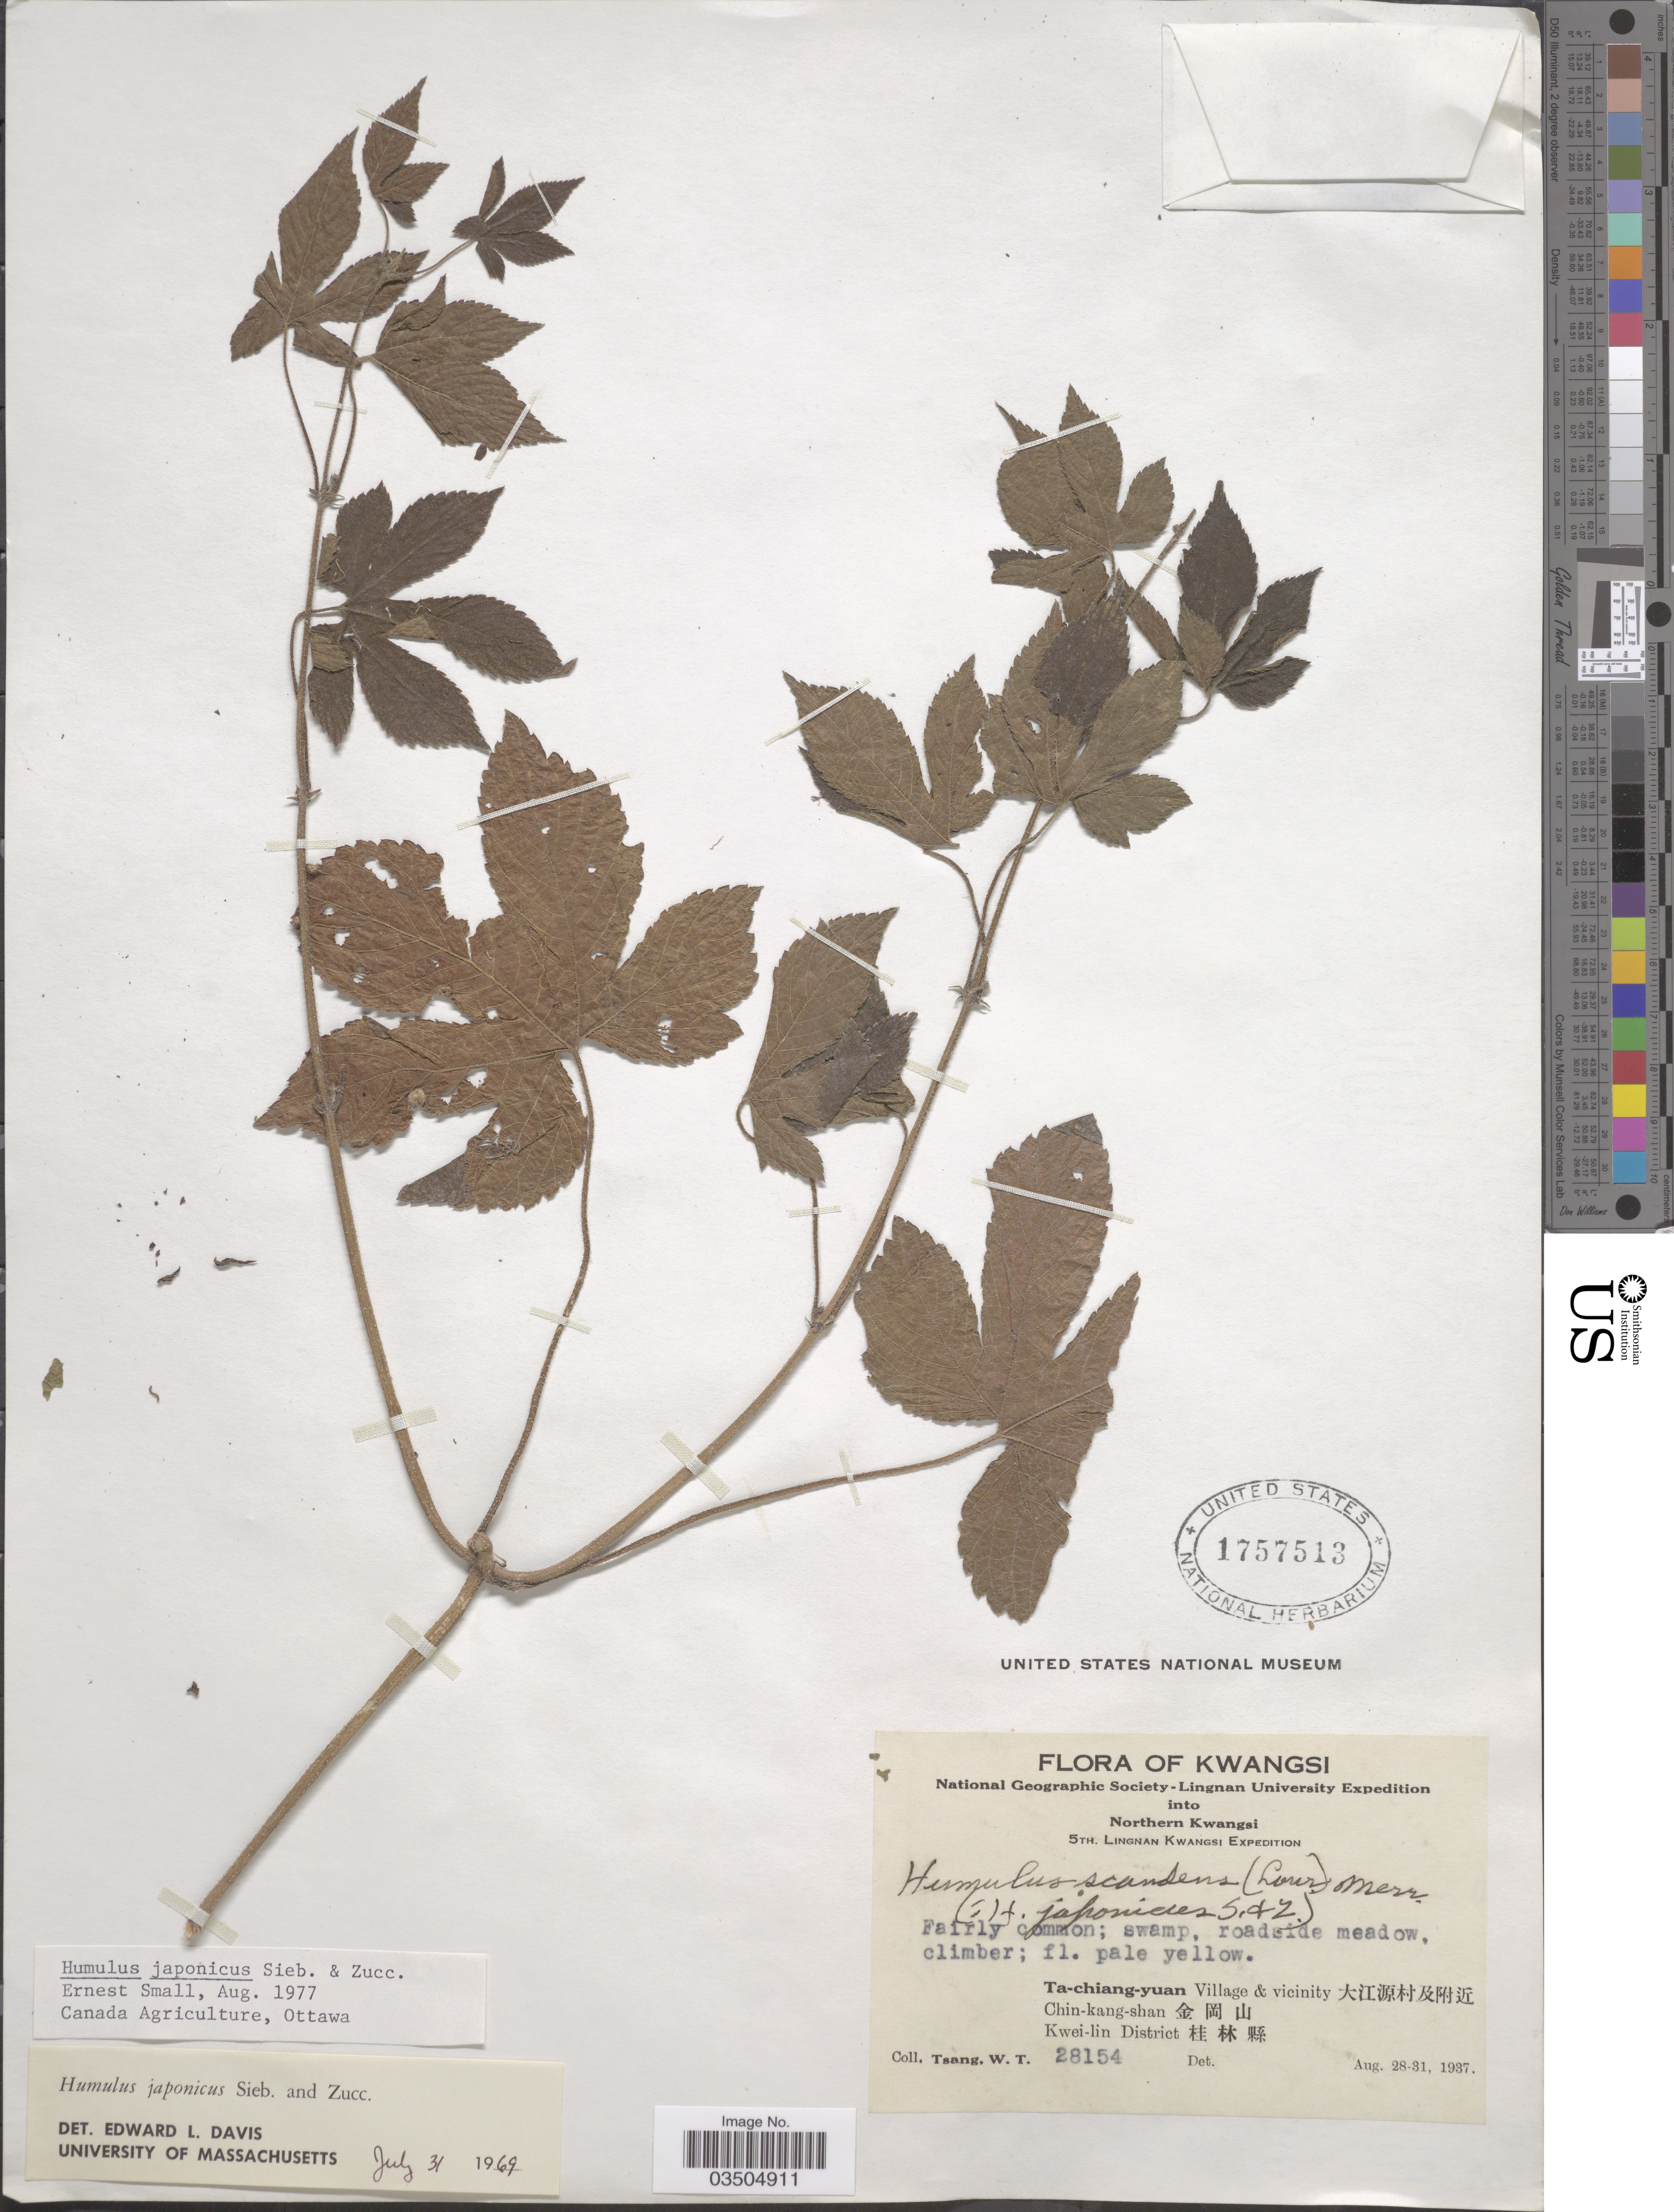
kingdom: Plantae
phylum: Tracheophyta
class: Magnoliopsida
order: Rosales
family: Cannabaceae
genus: Humulus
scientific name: Humulus japonicus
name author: Siebold & Zucc.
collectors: W. T. Tsang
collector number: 28154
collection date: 1937-08-28/1937-08-31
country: China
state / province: Guangxi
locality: Kwangsi. Northern Kwangsi. Ta-chiang-yuan, Village & vicinity X. Chin-kang-shan X, Kwei-lin District X.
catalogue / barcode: US 1757513